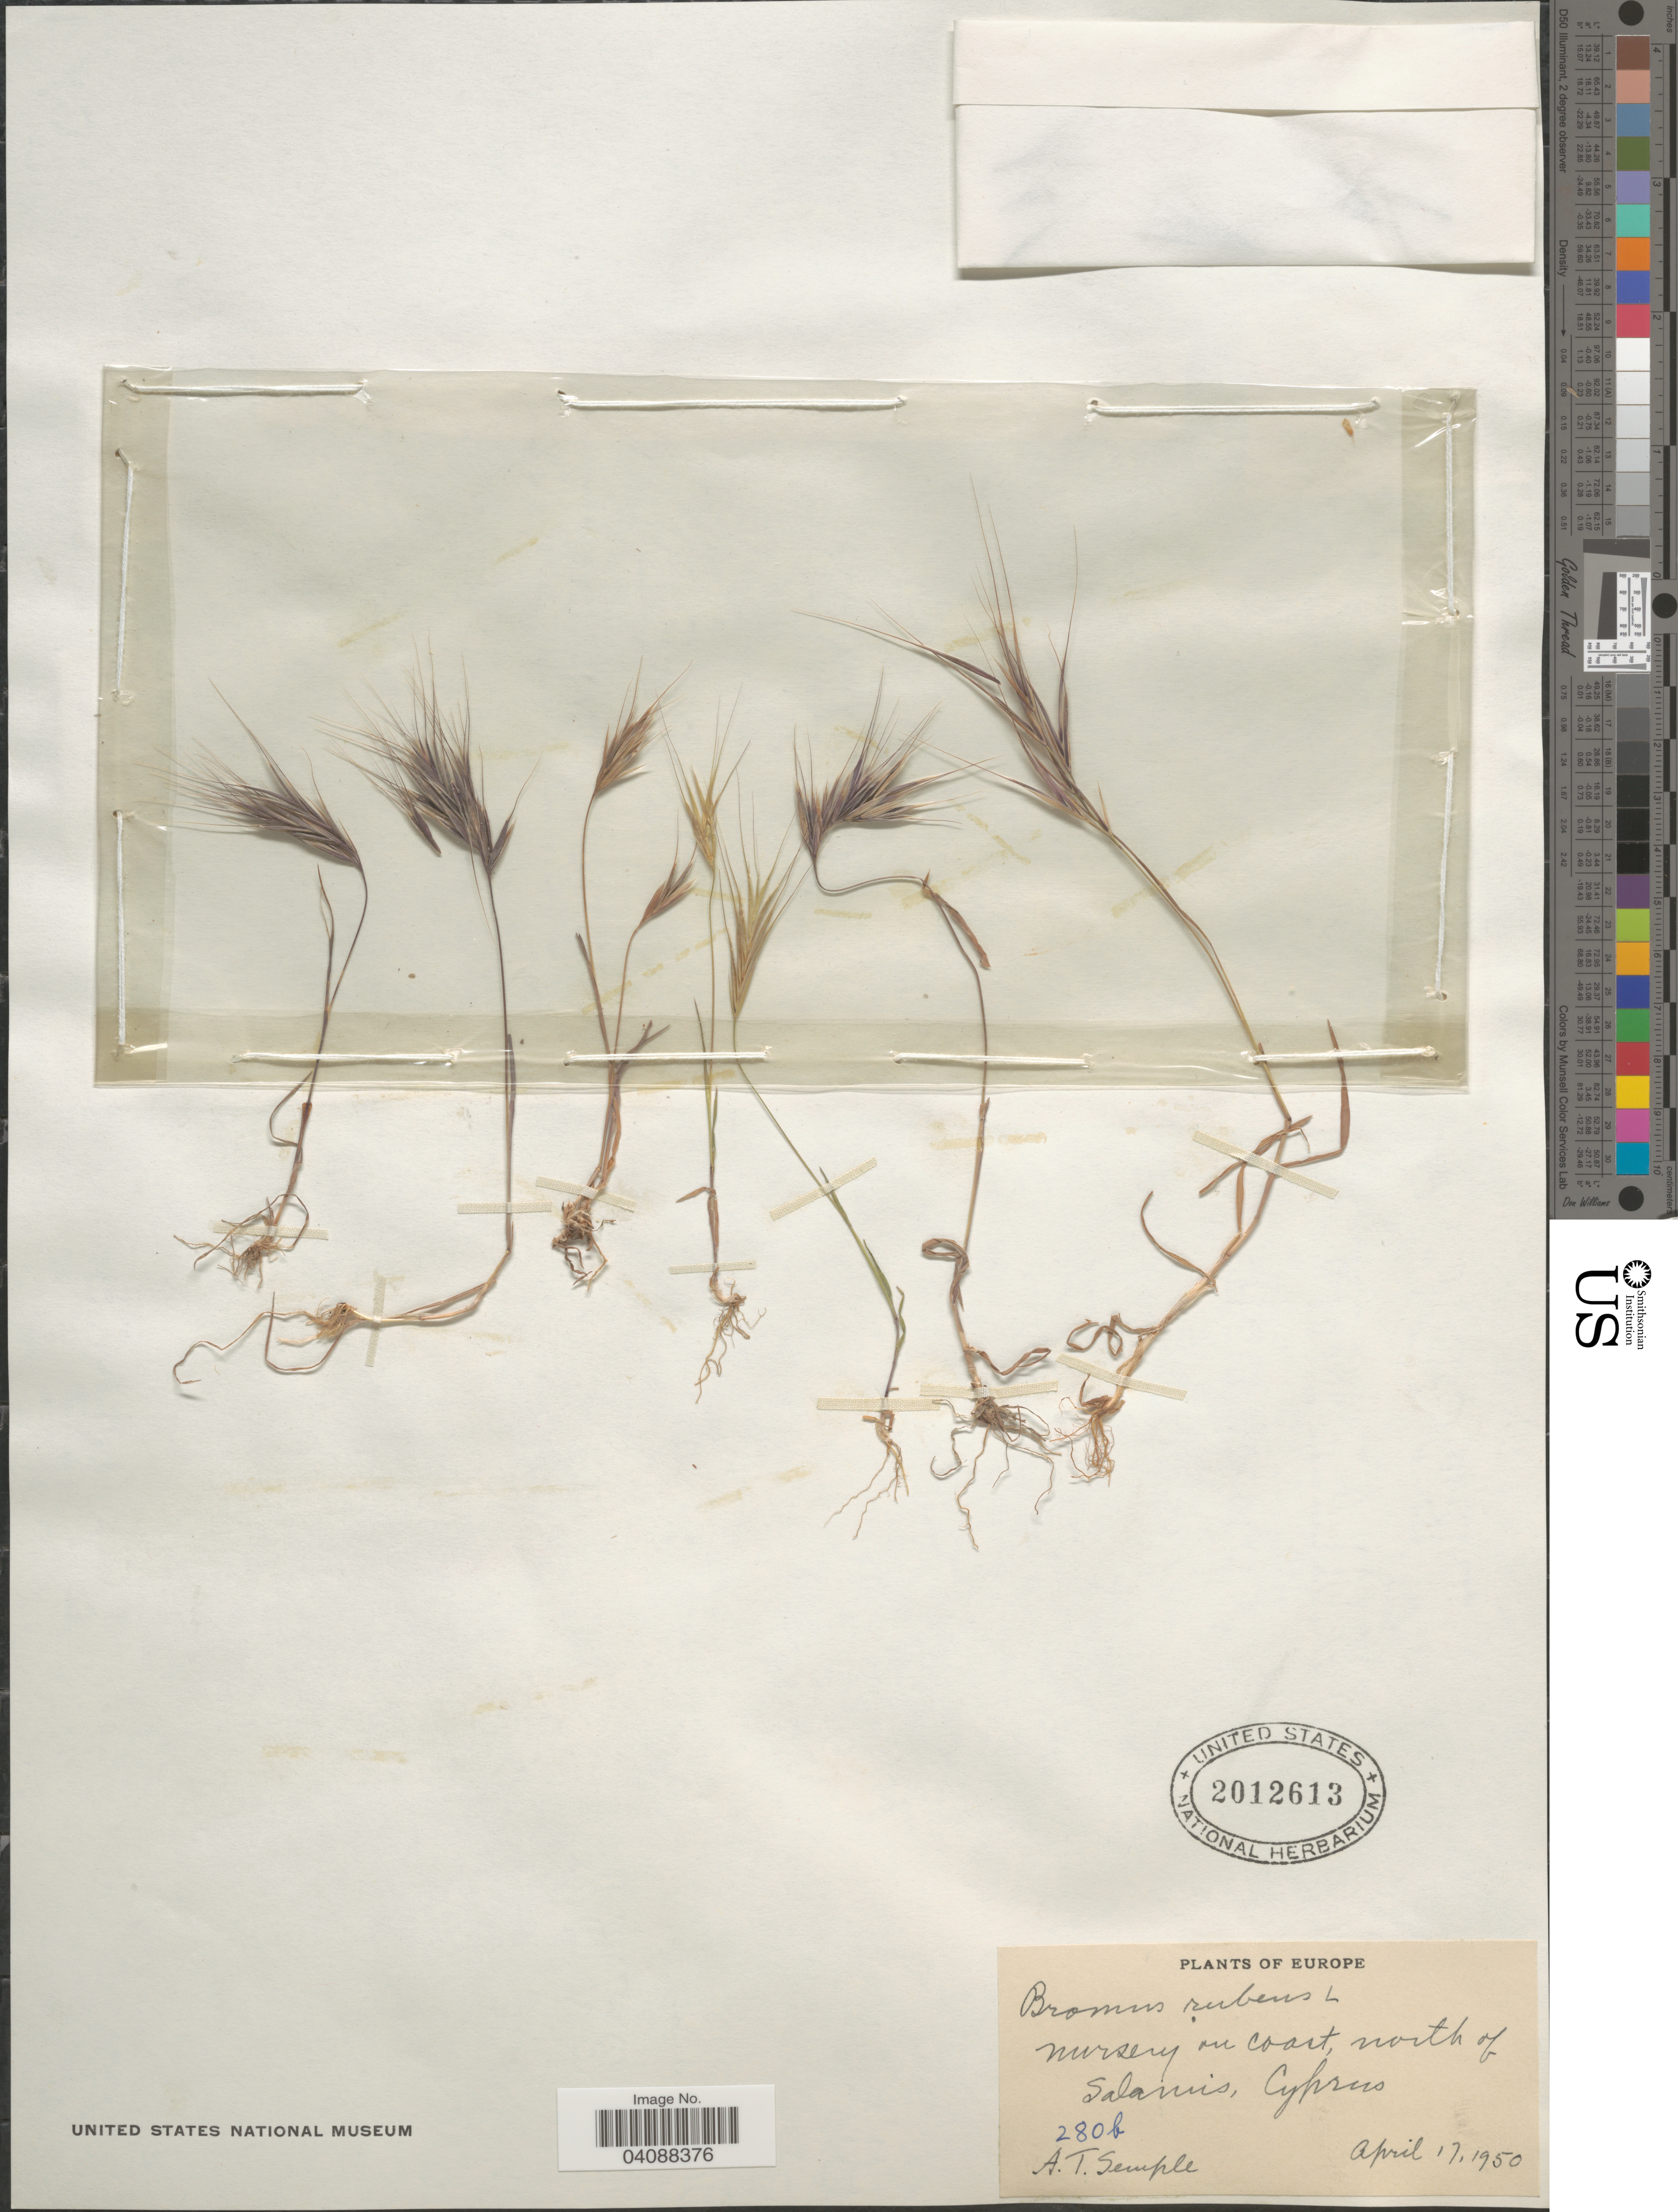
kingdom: Plantae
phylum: Tracheophyta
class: Liliopsida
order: Poales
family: Poaceae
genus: Bromus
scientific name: Bromus rubens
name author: L.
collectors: A. Semple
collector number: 280b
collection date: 1950-04-17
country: Cyprus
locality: Nursery on Coast, north of Salamis.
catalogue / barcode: US 2012613